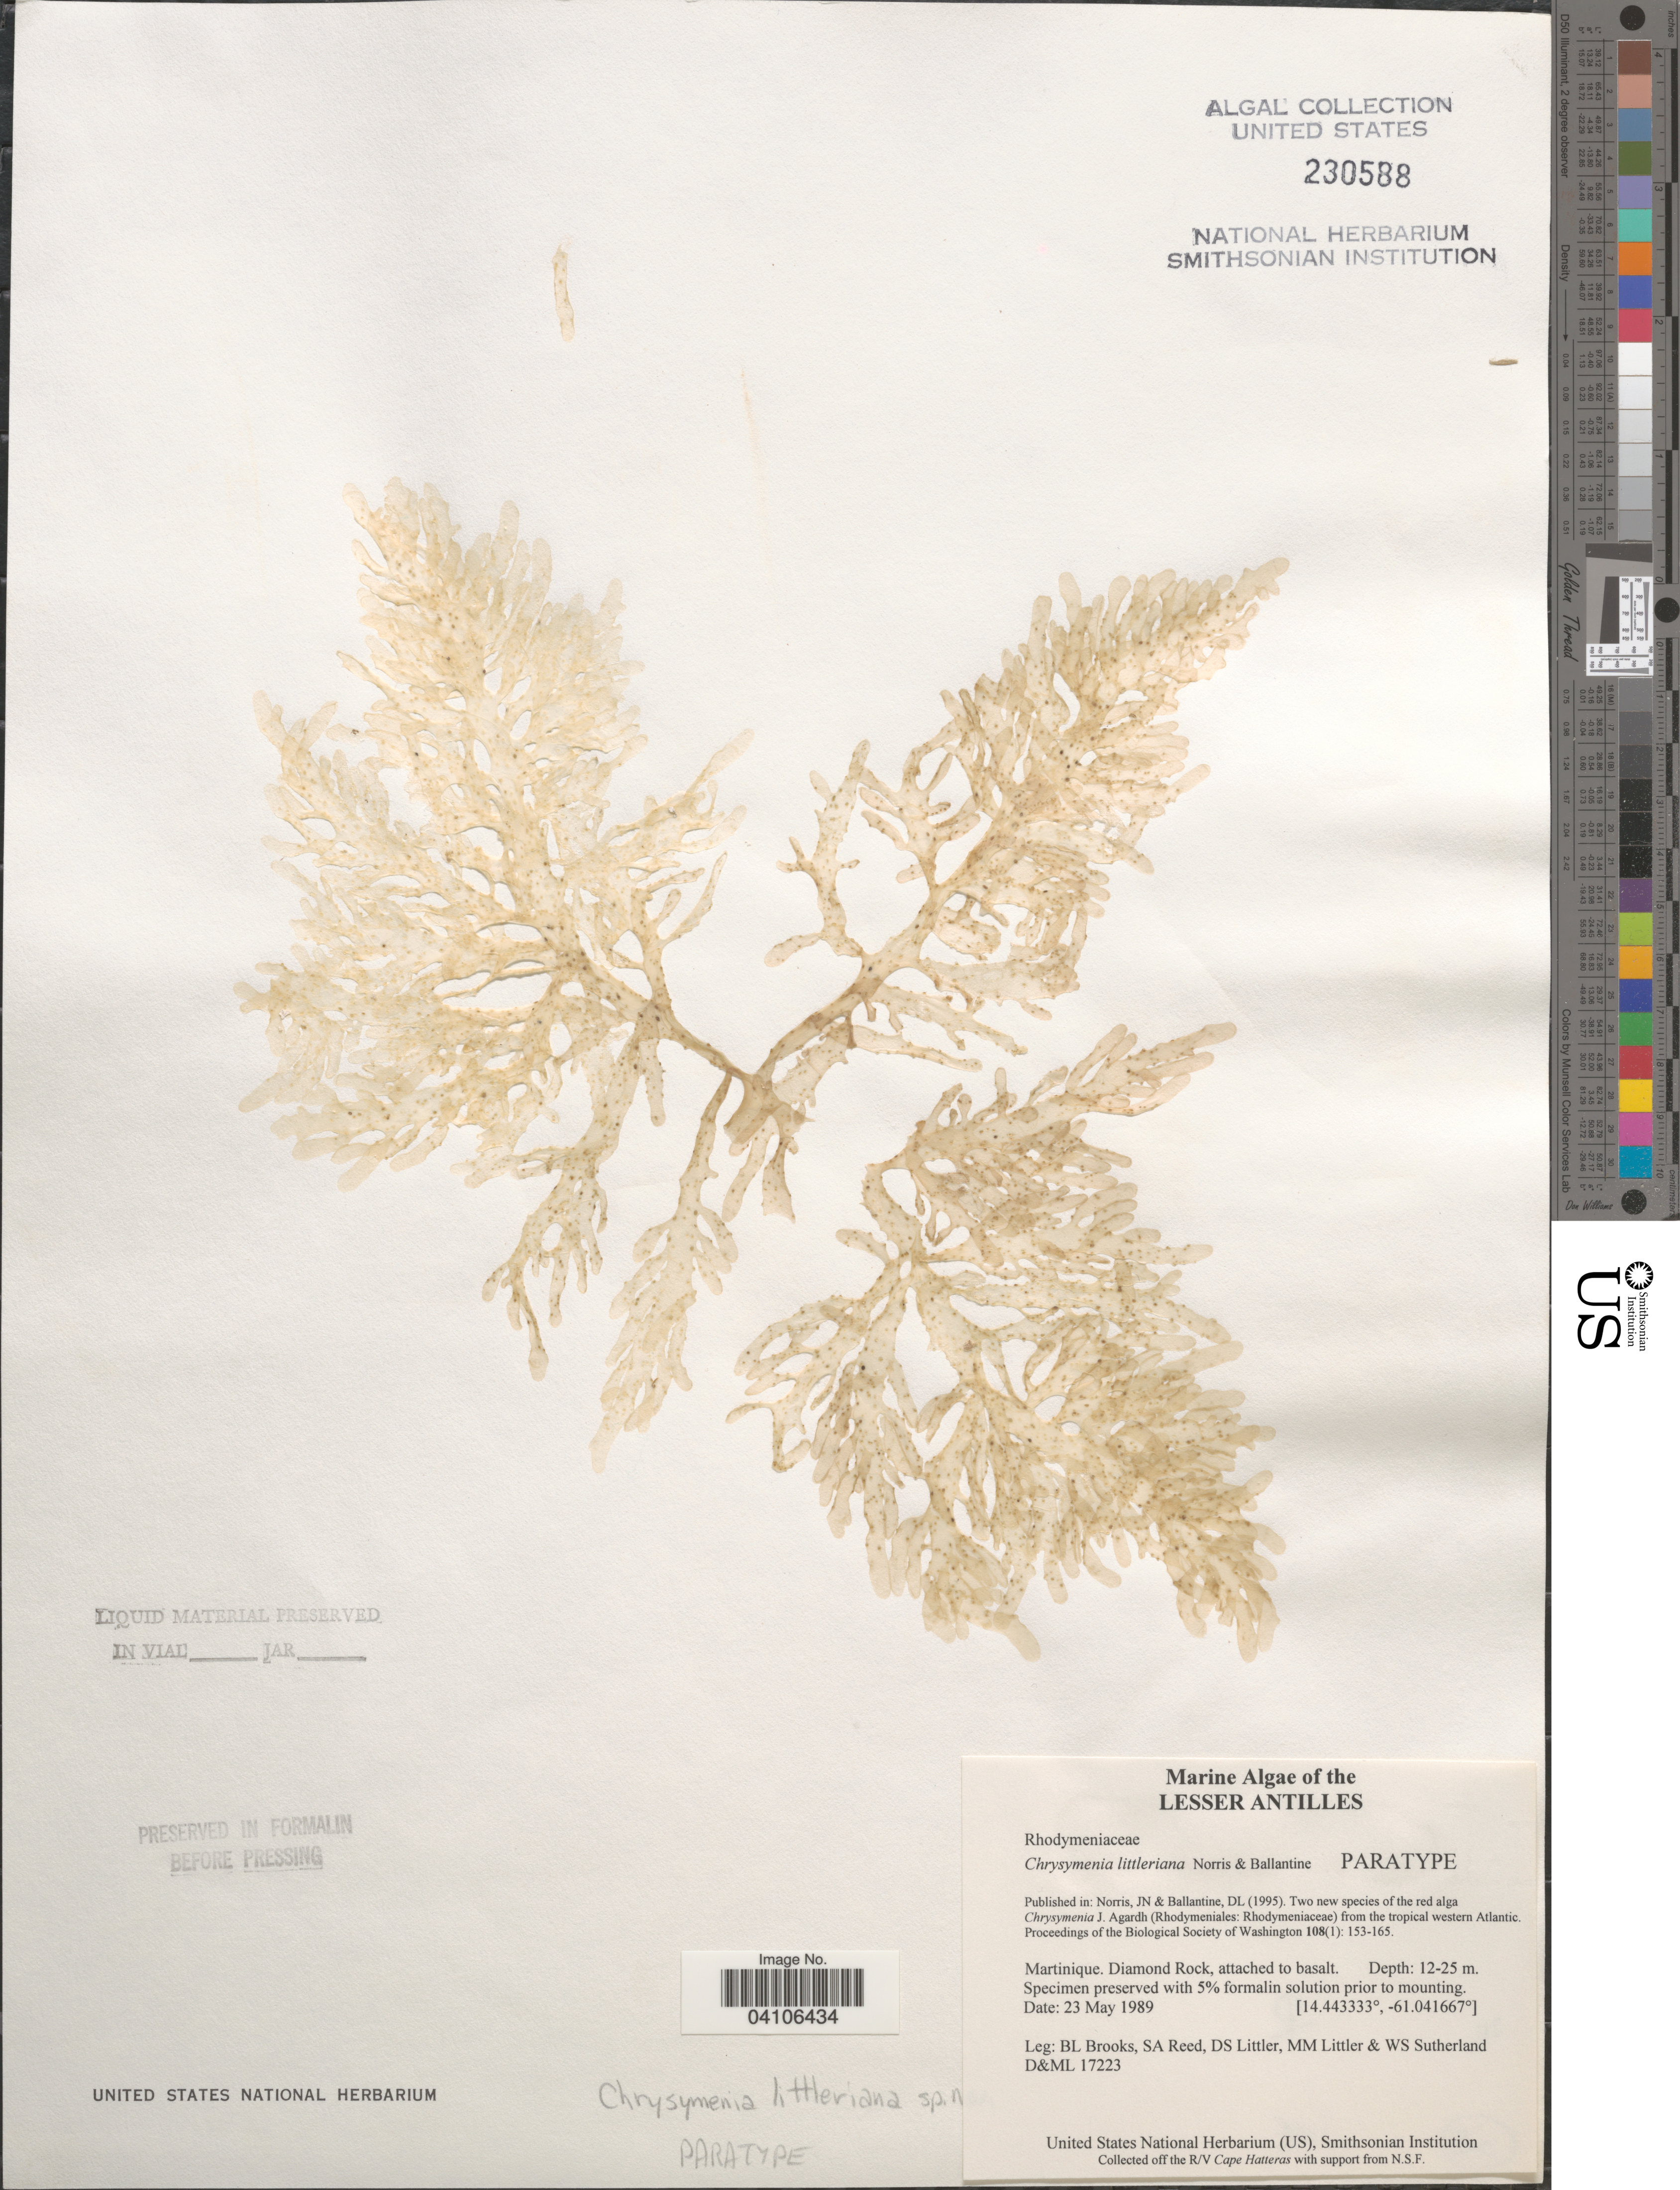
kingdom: Plantae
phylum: Rhodophyta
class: Florideophyceae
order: Rhodymeniales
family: Rhodymeniaceae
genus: Chrysymenia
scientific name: Chrysymenia littleriana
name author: J.N. Norris & D.L. Ballant.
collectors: B. Brooks, S. Reed, D. S. Littler & W. Sutherland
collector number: D&ML17223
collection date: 1989-05-23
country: Martinique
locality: The Lesser Antilles. Diamond Rock, attached to basalt.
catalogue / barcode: US 230588